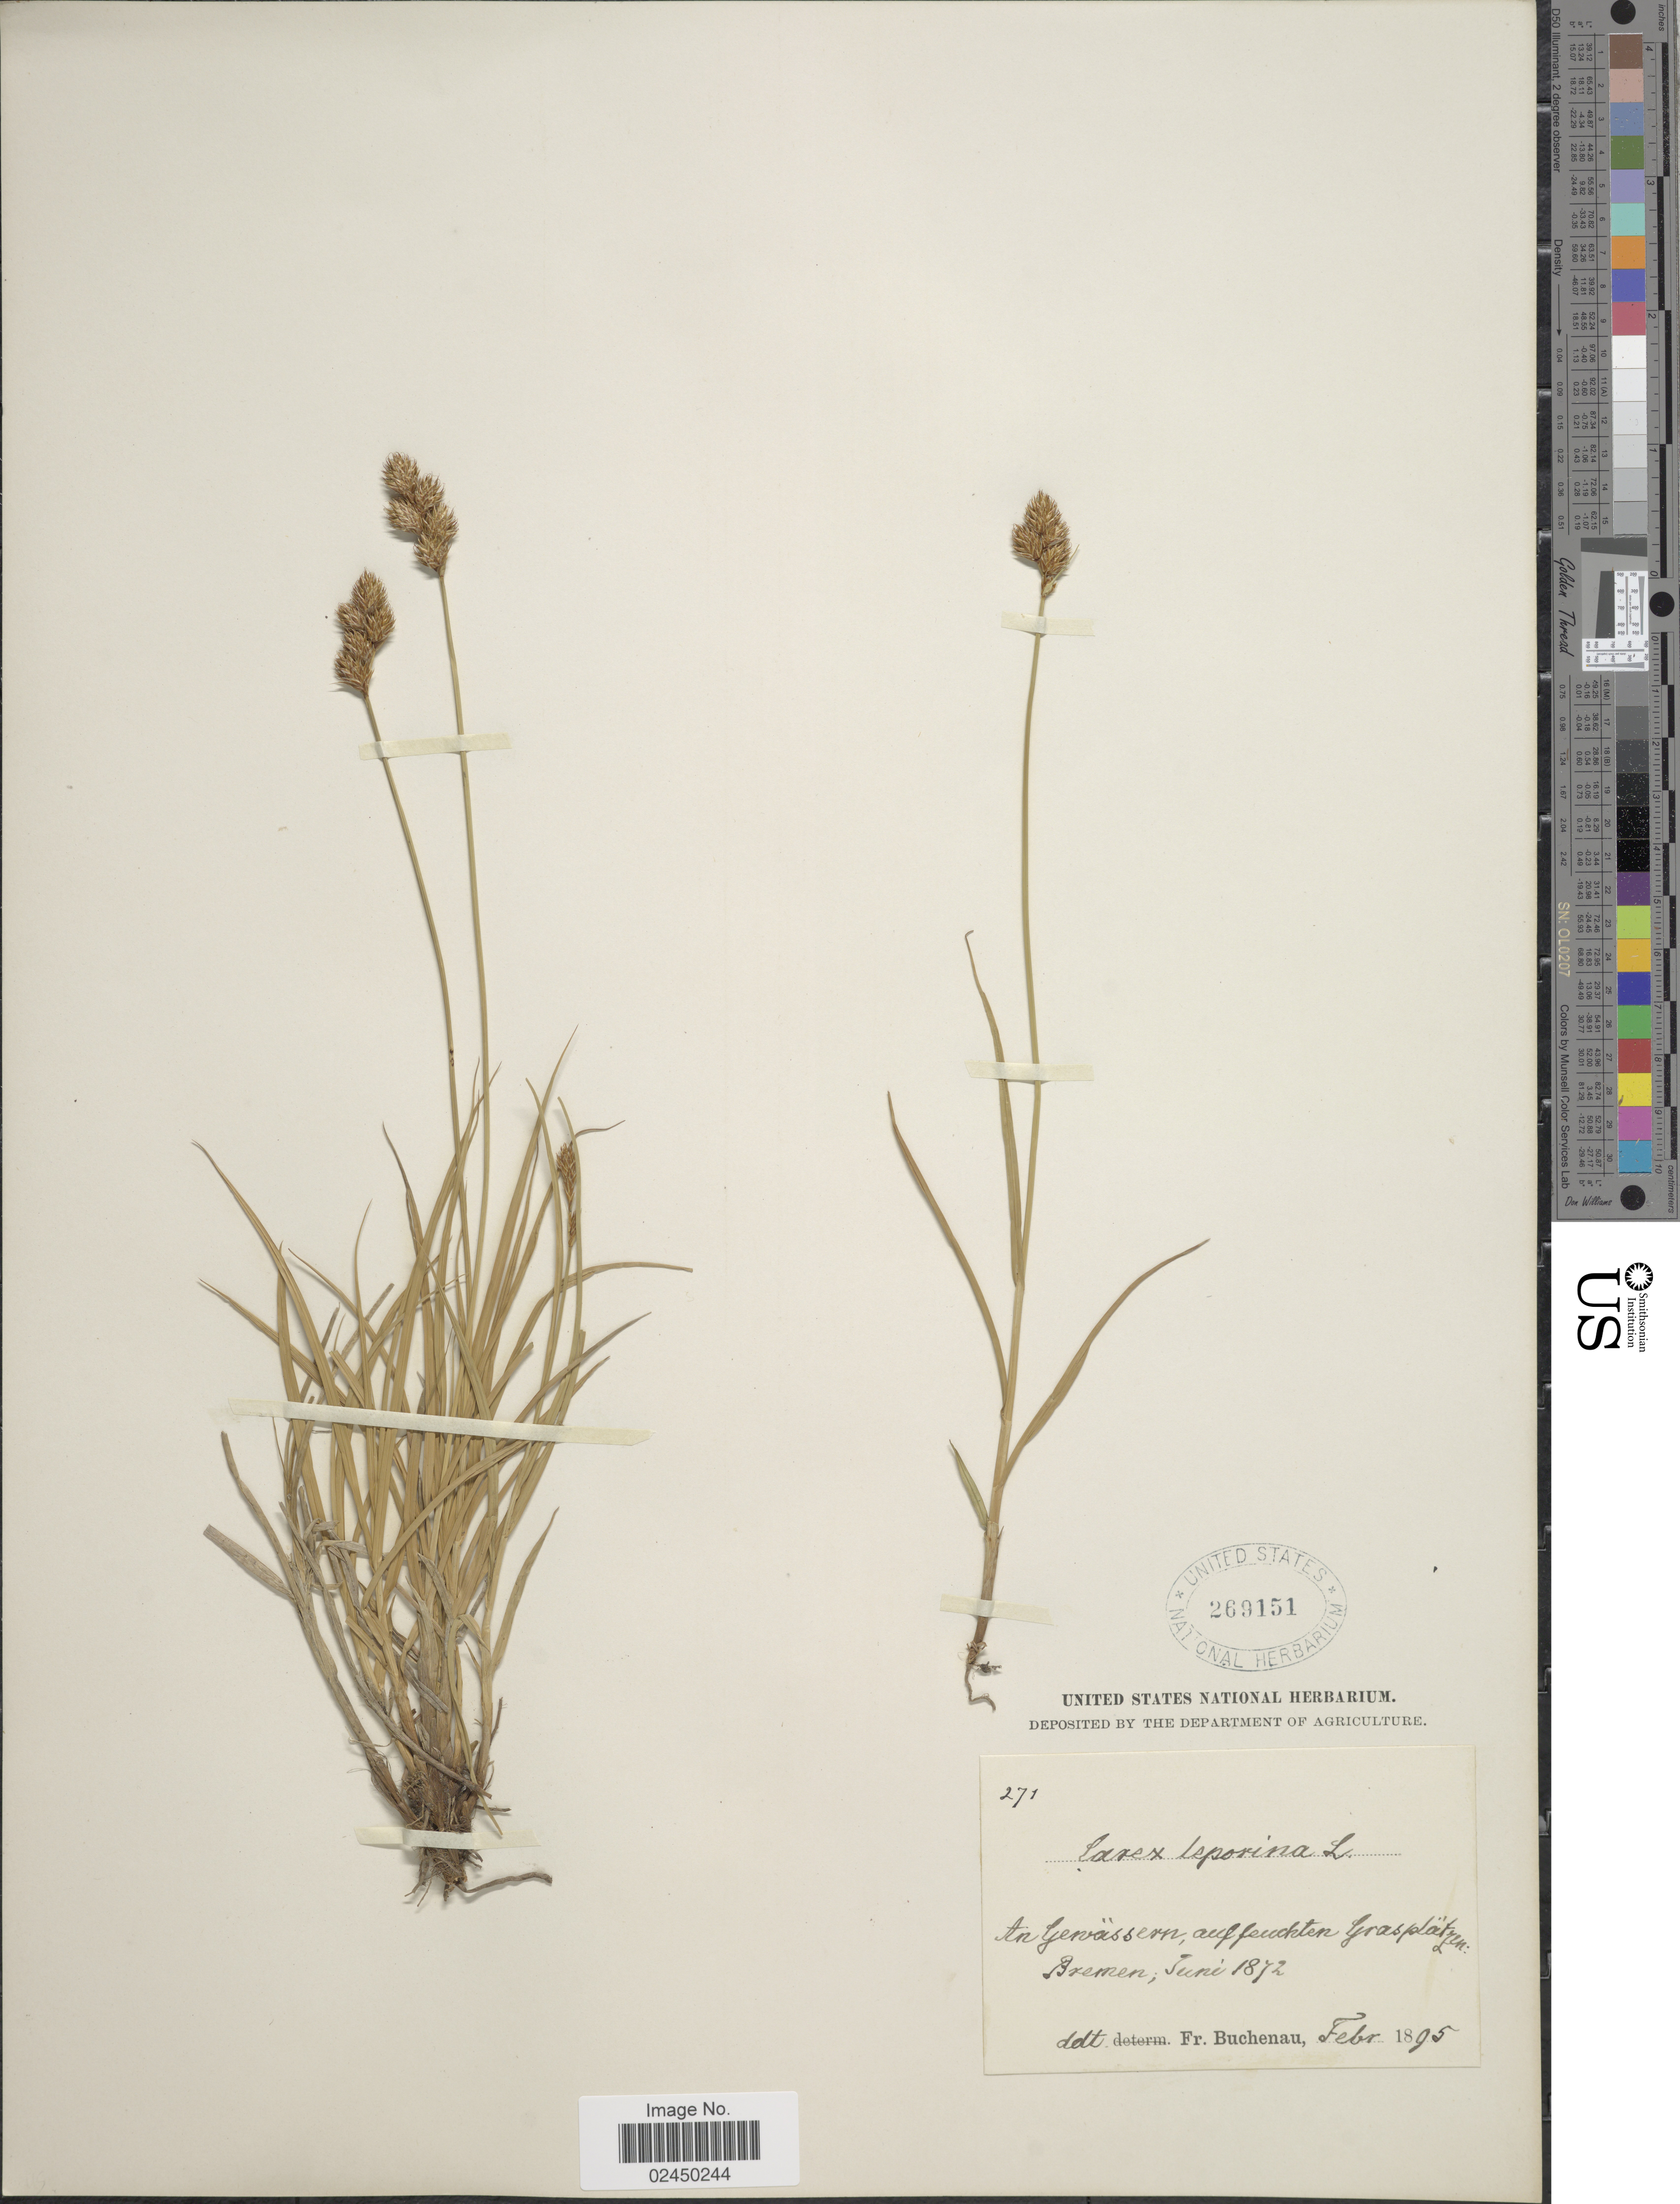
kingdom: Plantae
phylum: Tracheophyta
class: Liliopsida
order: Poales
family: Cyperaceae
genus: Carex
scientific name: Carex leporina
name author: L.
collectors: F. Buchenau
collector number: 271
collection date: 1872-06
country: Germany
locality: An Gewässern, auf feuchten Grasplätzen: Bremen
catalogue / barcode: US 269151